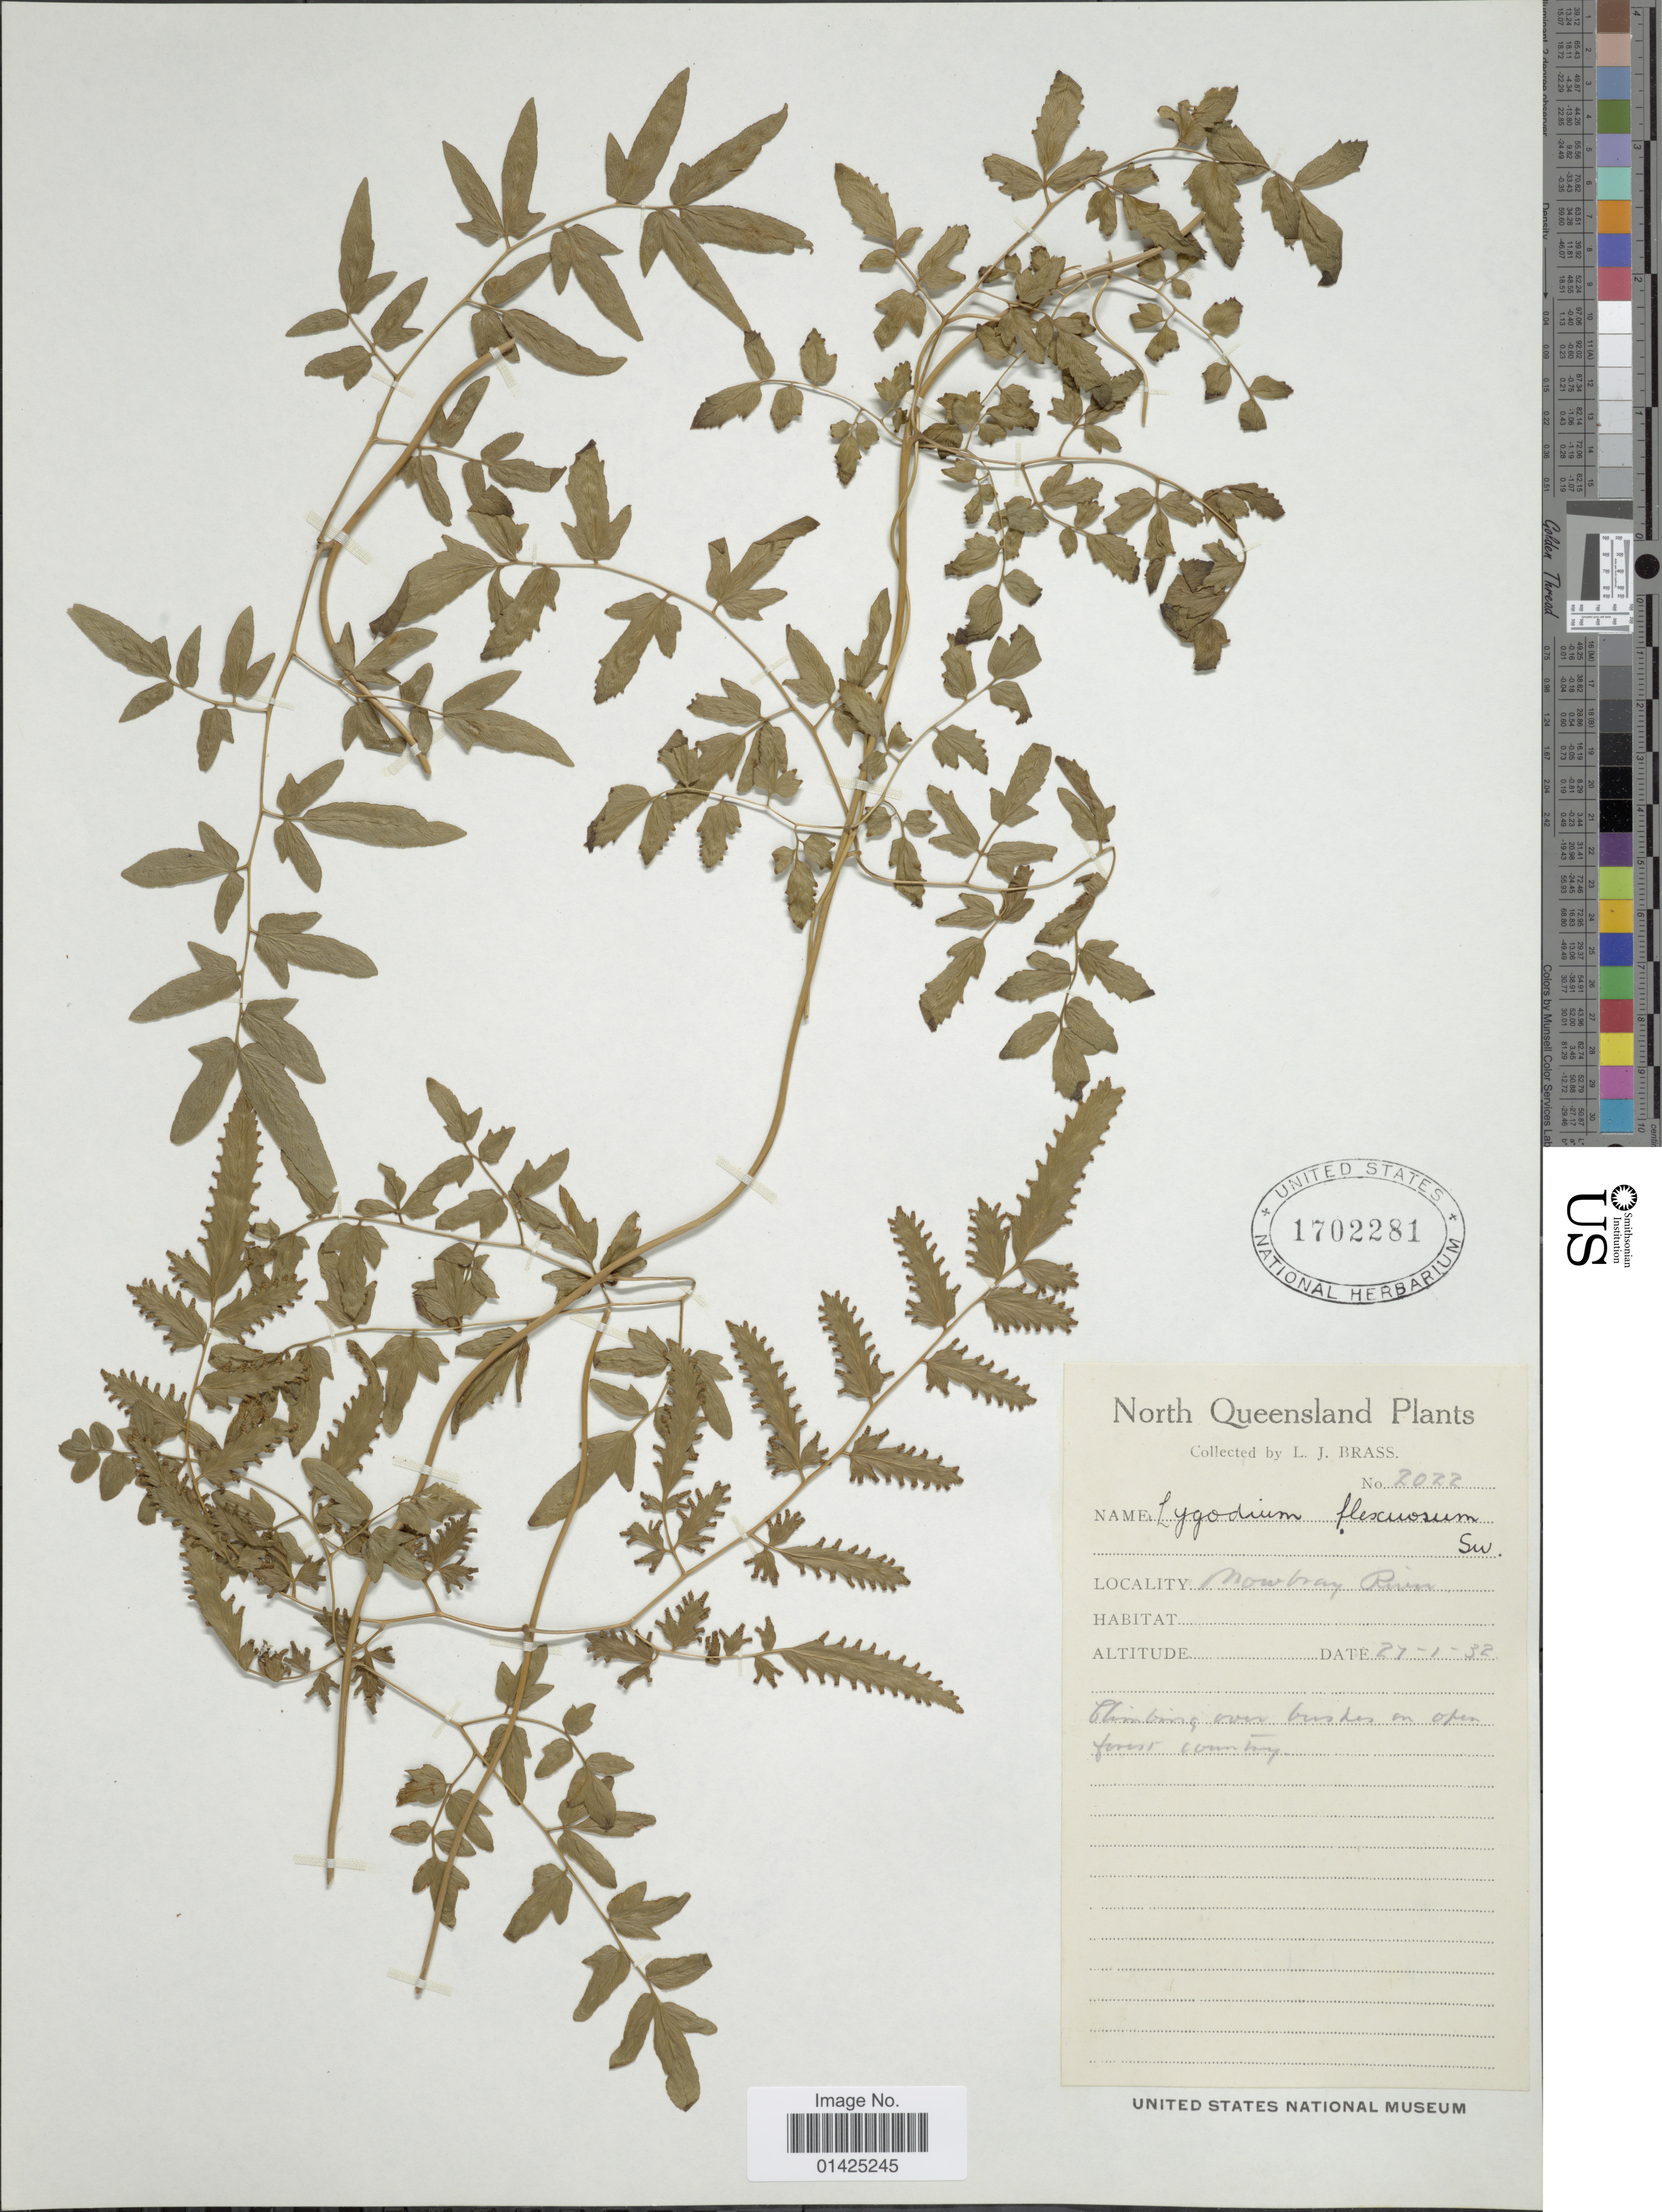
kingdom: Plantae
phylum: Tracheophyta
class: Polypodiopsida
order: Schizaeales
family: Lygodiaceae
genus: Lygodium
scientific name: Lygodium flexuosum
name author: Sw.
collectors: L. J. Brass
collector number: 2022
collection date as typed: Transcribed d/m/y: 27/1/32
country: Australia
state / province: Queensland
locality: North Queensland, Mowbray River.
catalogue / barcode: US 1702281